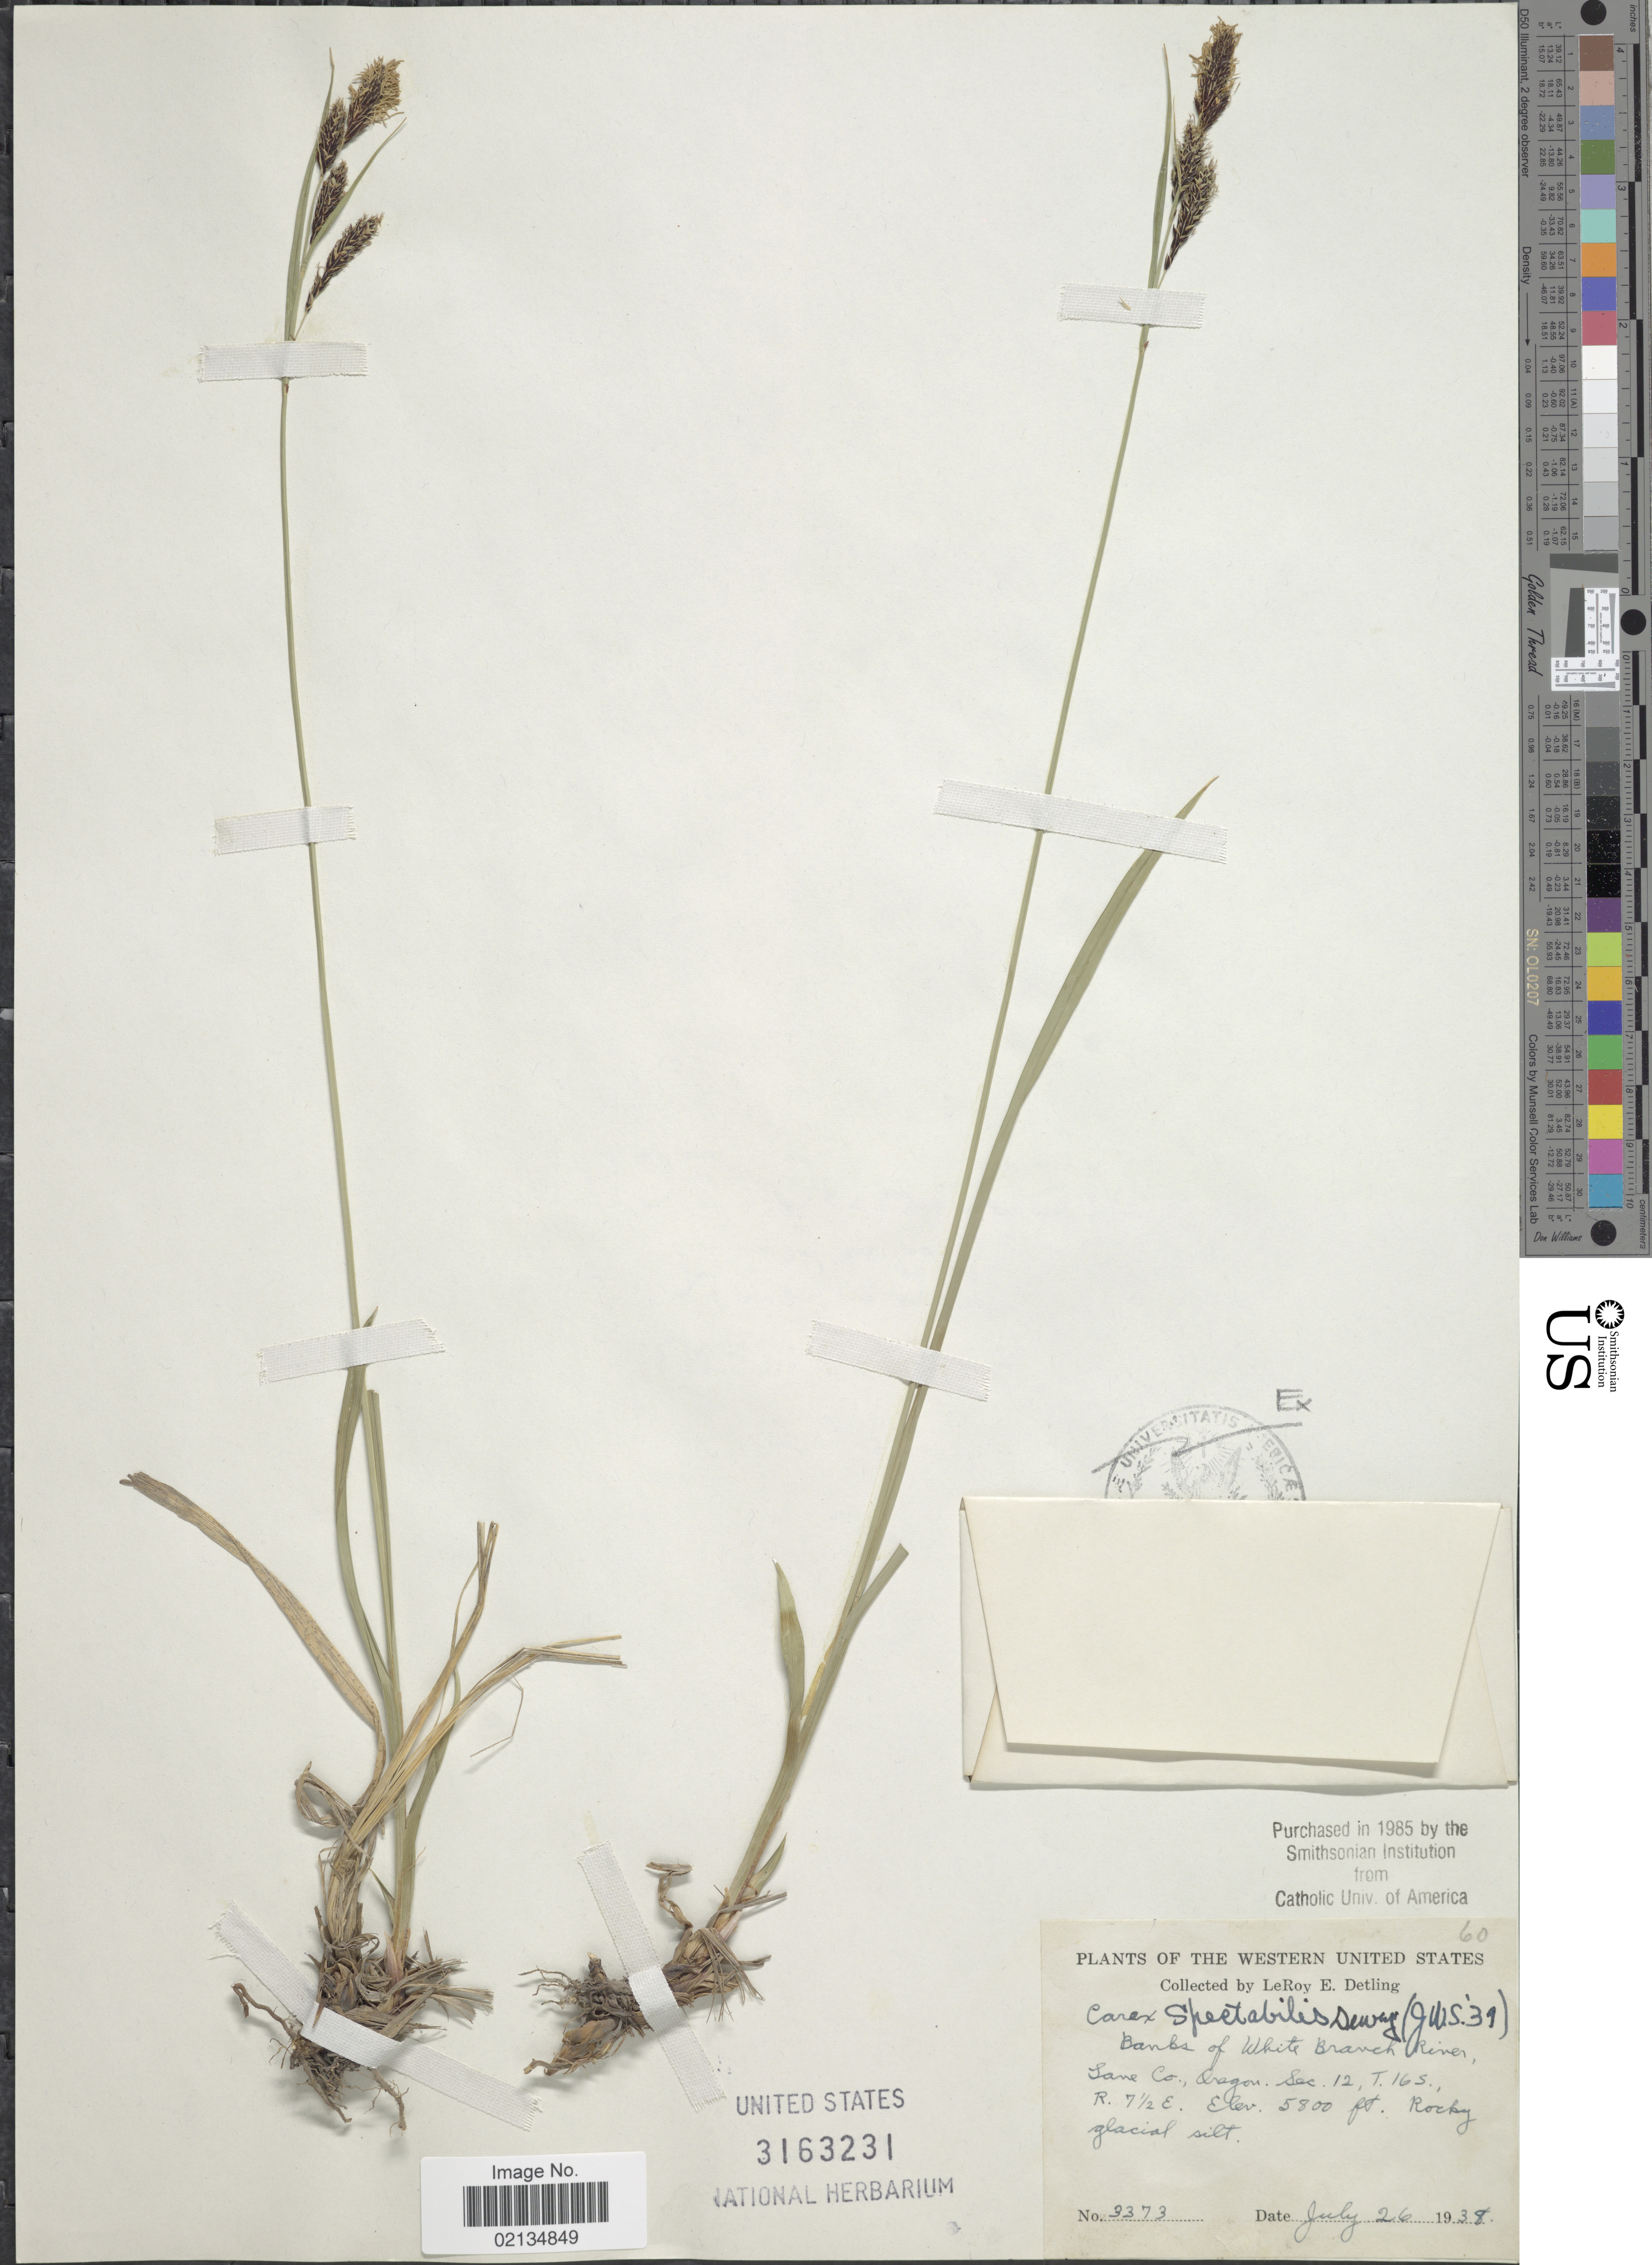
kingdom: Plantae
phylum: Tracheophyta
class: Liliopsida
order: Poales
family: Cyperaceae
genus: Carex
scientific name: Carex spectabilis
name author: Dewey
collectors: L. E. Detling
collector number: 3373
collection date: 1938-07-26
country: United States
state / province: Oregon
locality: Western United States. Banks of White Branch River, Sane Co. Sec. 12, T16S, R7½ E.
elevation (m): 1768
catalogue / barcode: US 3163230